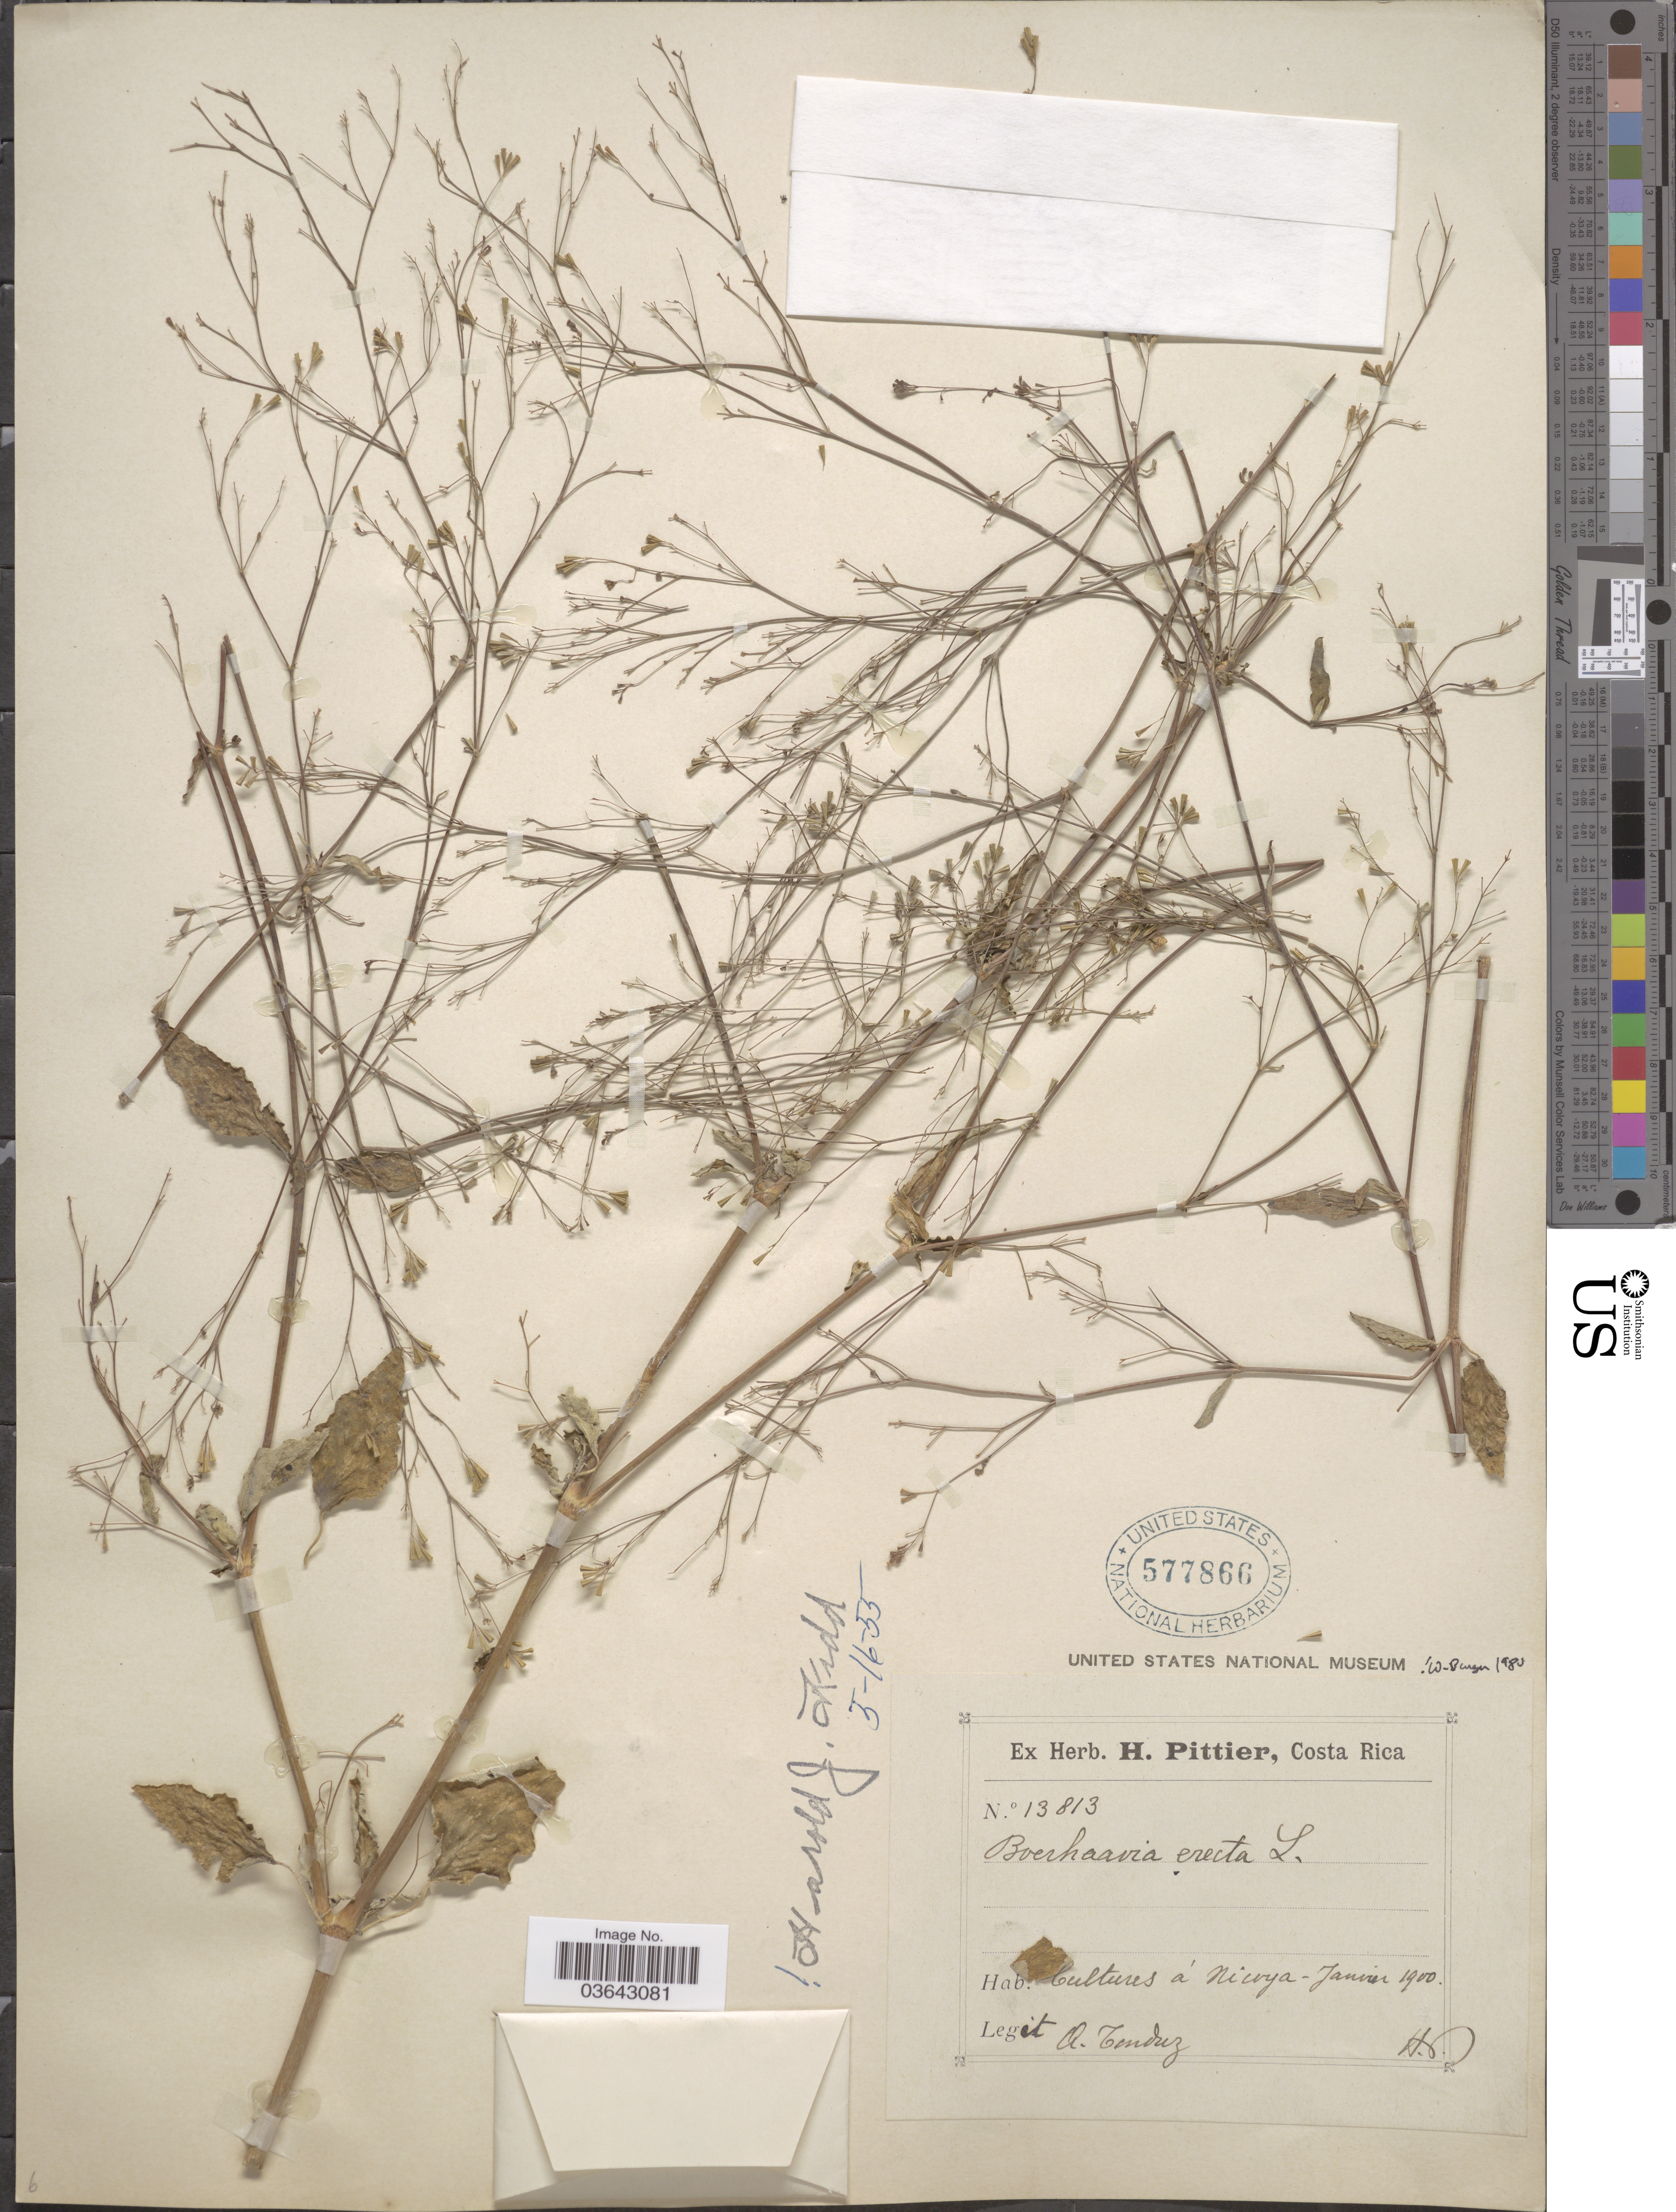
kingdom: Plantae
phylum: Tracheophyta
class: Magnoliopsida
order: Caryophyllales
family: Nyctaginaceae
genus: Boerhavia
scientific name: Boerhavia erecta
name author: L.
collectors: A. Tonduz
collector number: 13813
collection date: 1900-01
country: Costa Rica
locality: Cultures á Nicoya.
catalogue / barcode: US 577866